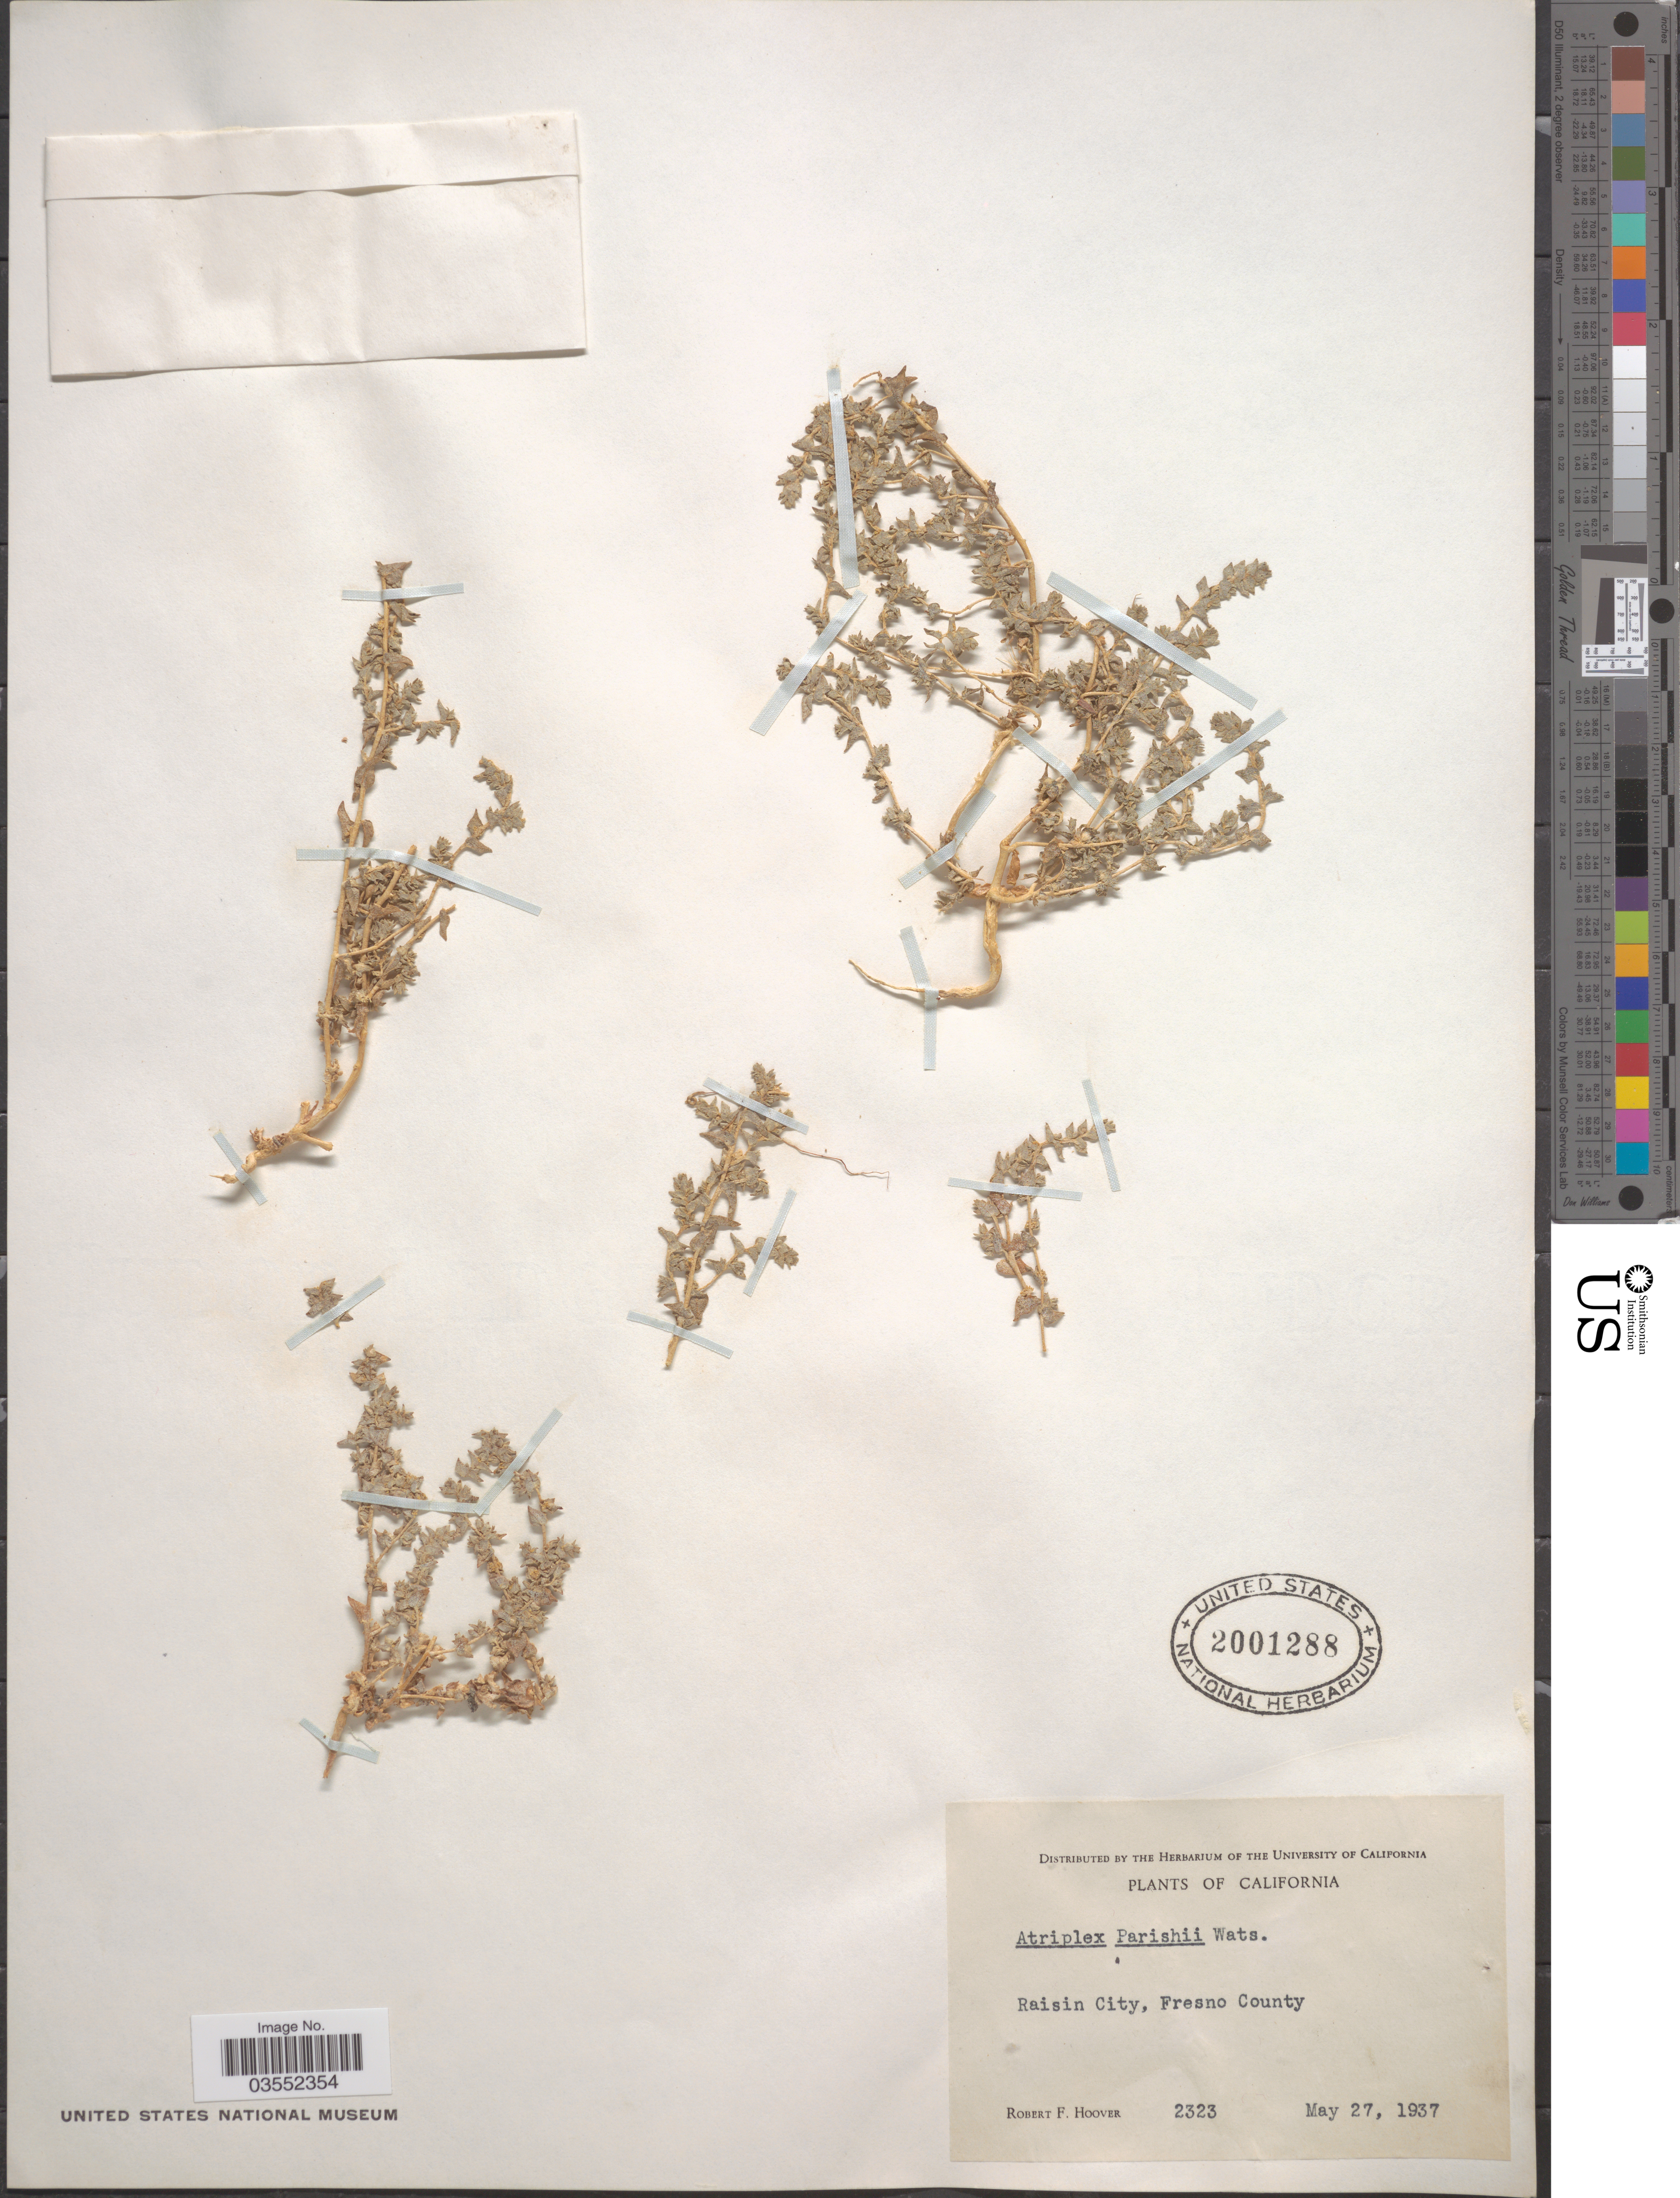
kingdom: Plantae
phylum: Tracheophyta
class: Magnoliopsida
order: Caryophyllales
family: Amaranthaceae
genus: Atriplex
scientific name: Atriplex parishii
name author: S. Watson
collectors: R. F. Hoover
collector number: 2323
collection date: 1937-05-27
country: United States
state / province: California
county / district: Fresno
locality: Raisin City, Fresno County.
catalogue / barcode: US 2001288